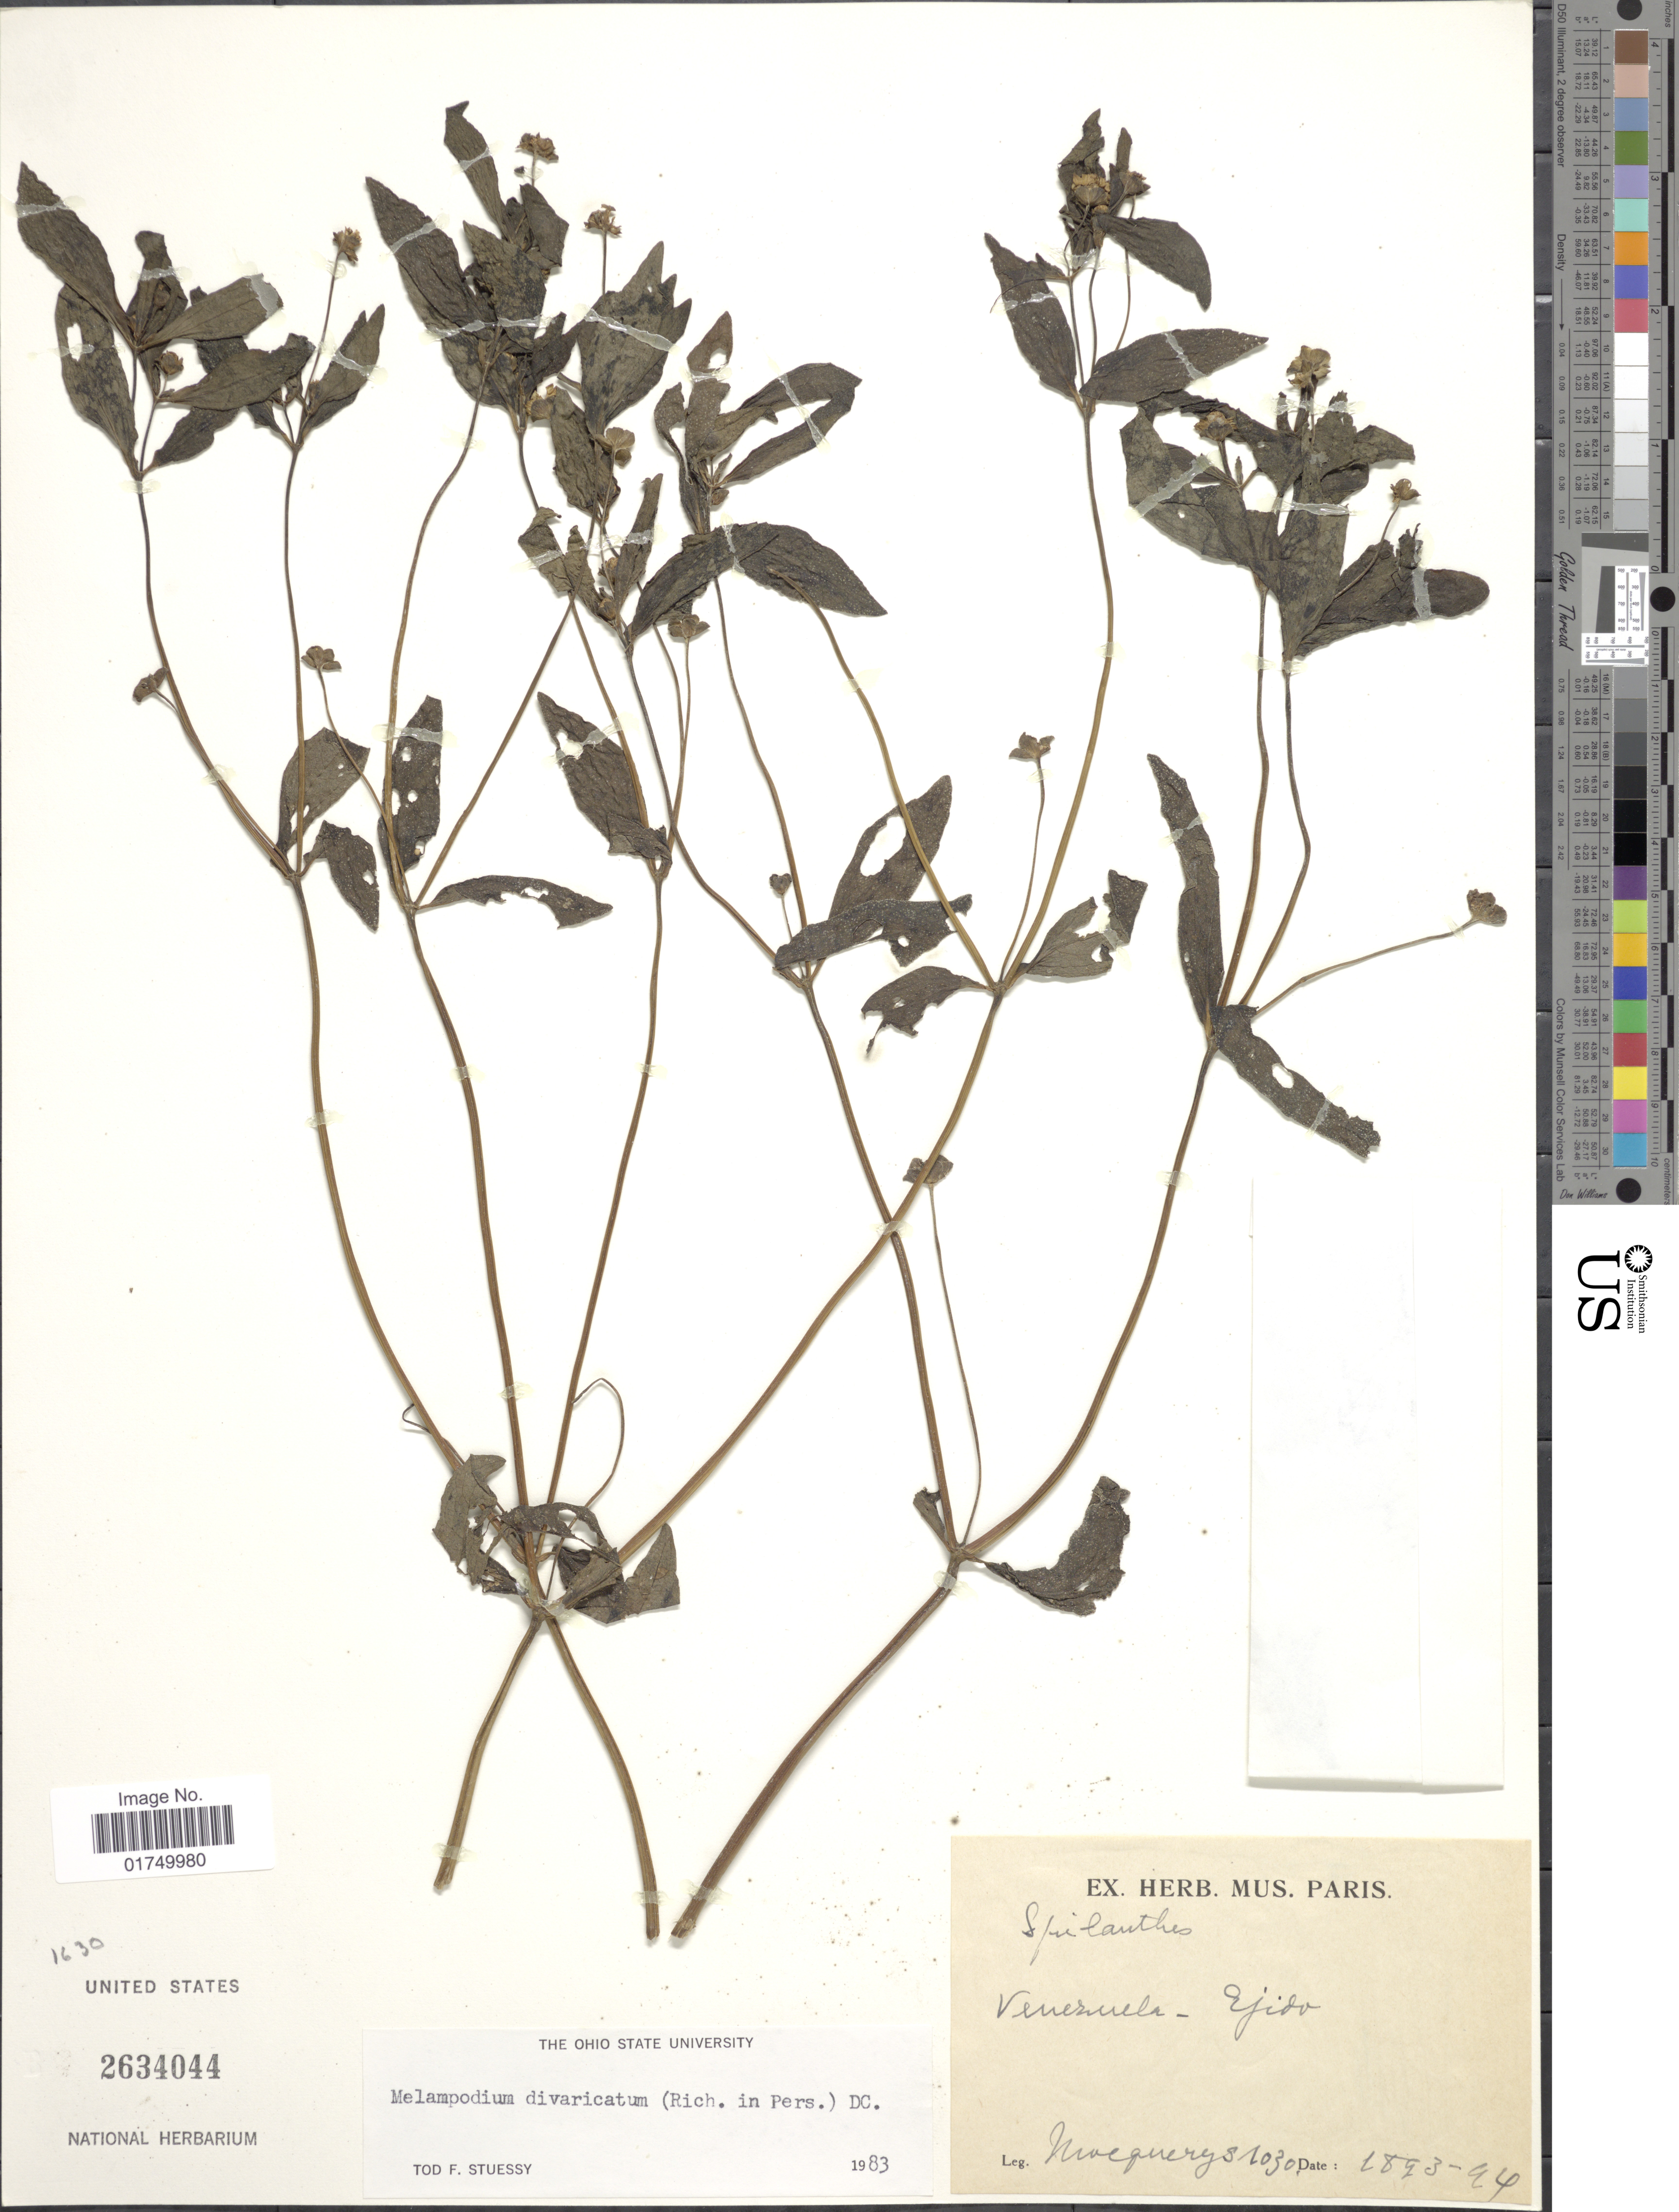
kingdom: Plantae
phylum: Tracheophyta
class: Magnoliopsida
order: Asterales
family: Asteraceae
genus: Melampodium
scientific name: Melampodium divaricatum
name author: (Rich.) DC.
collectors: A. Mocquerys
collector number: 1030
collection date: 1893/1894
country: Venezuela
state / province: Mérida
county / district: Campo Elías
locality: Ejido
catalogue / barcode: US 2634044